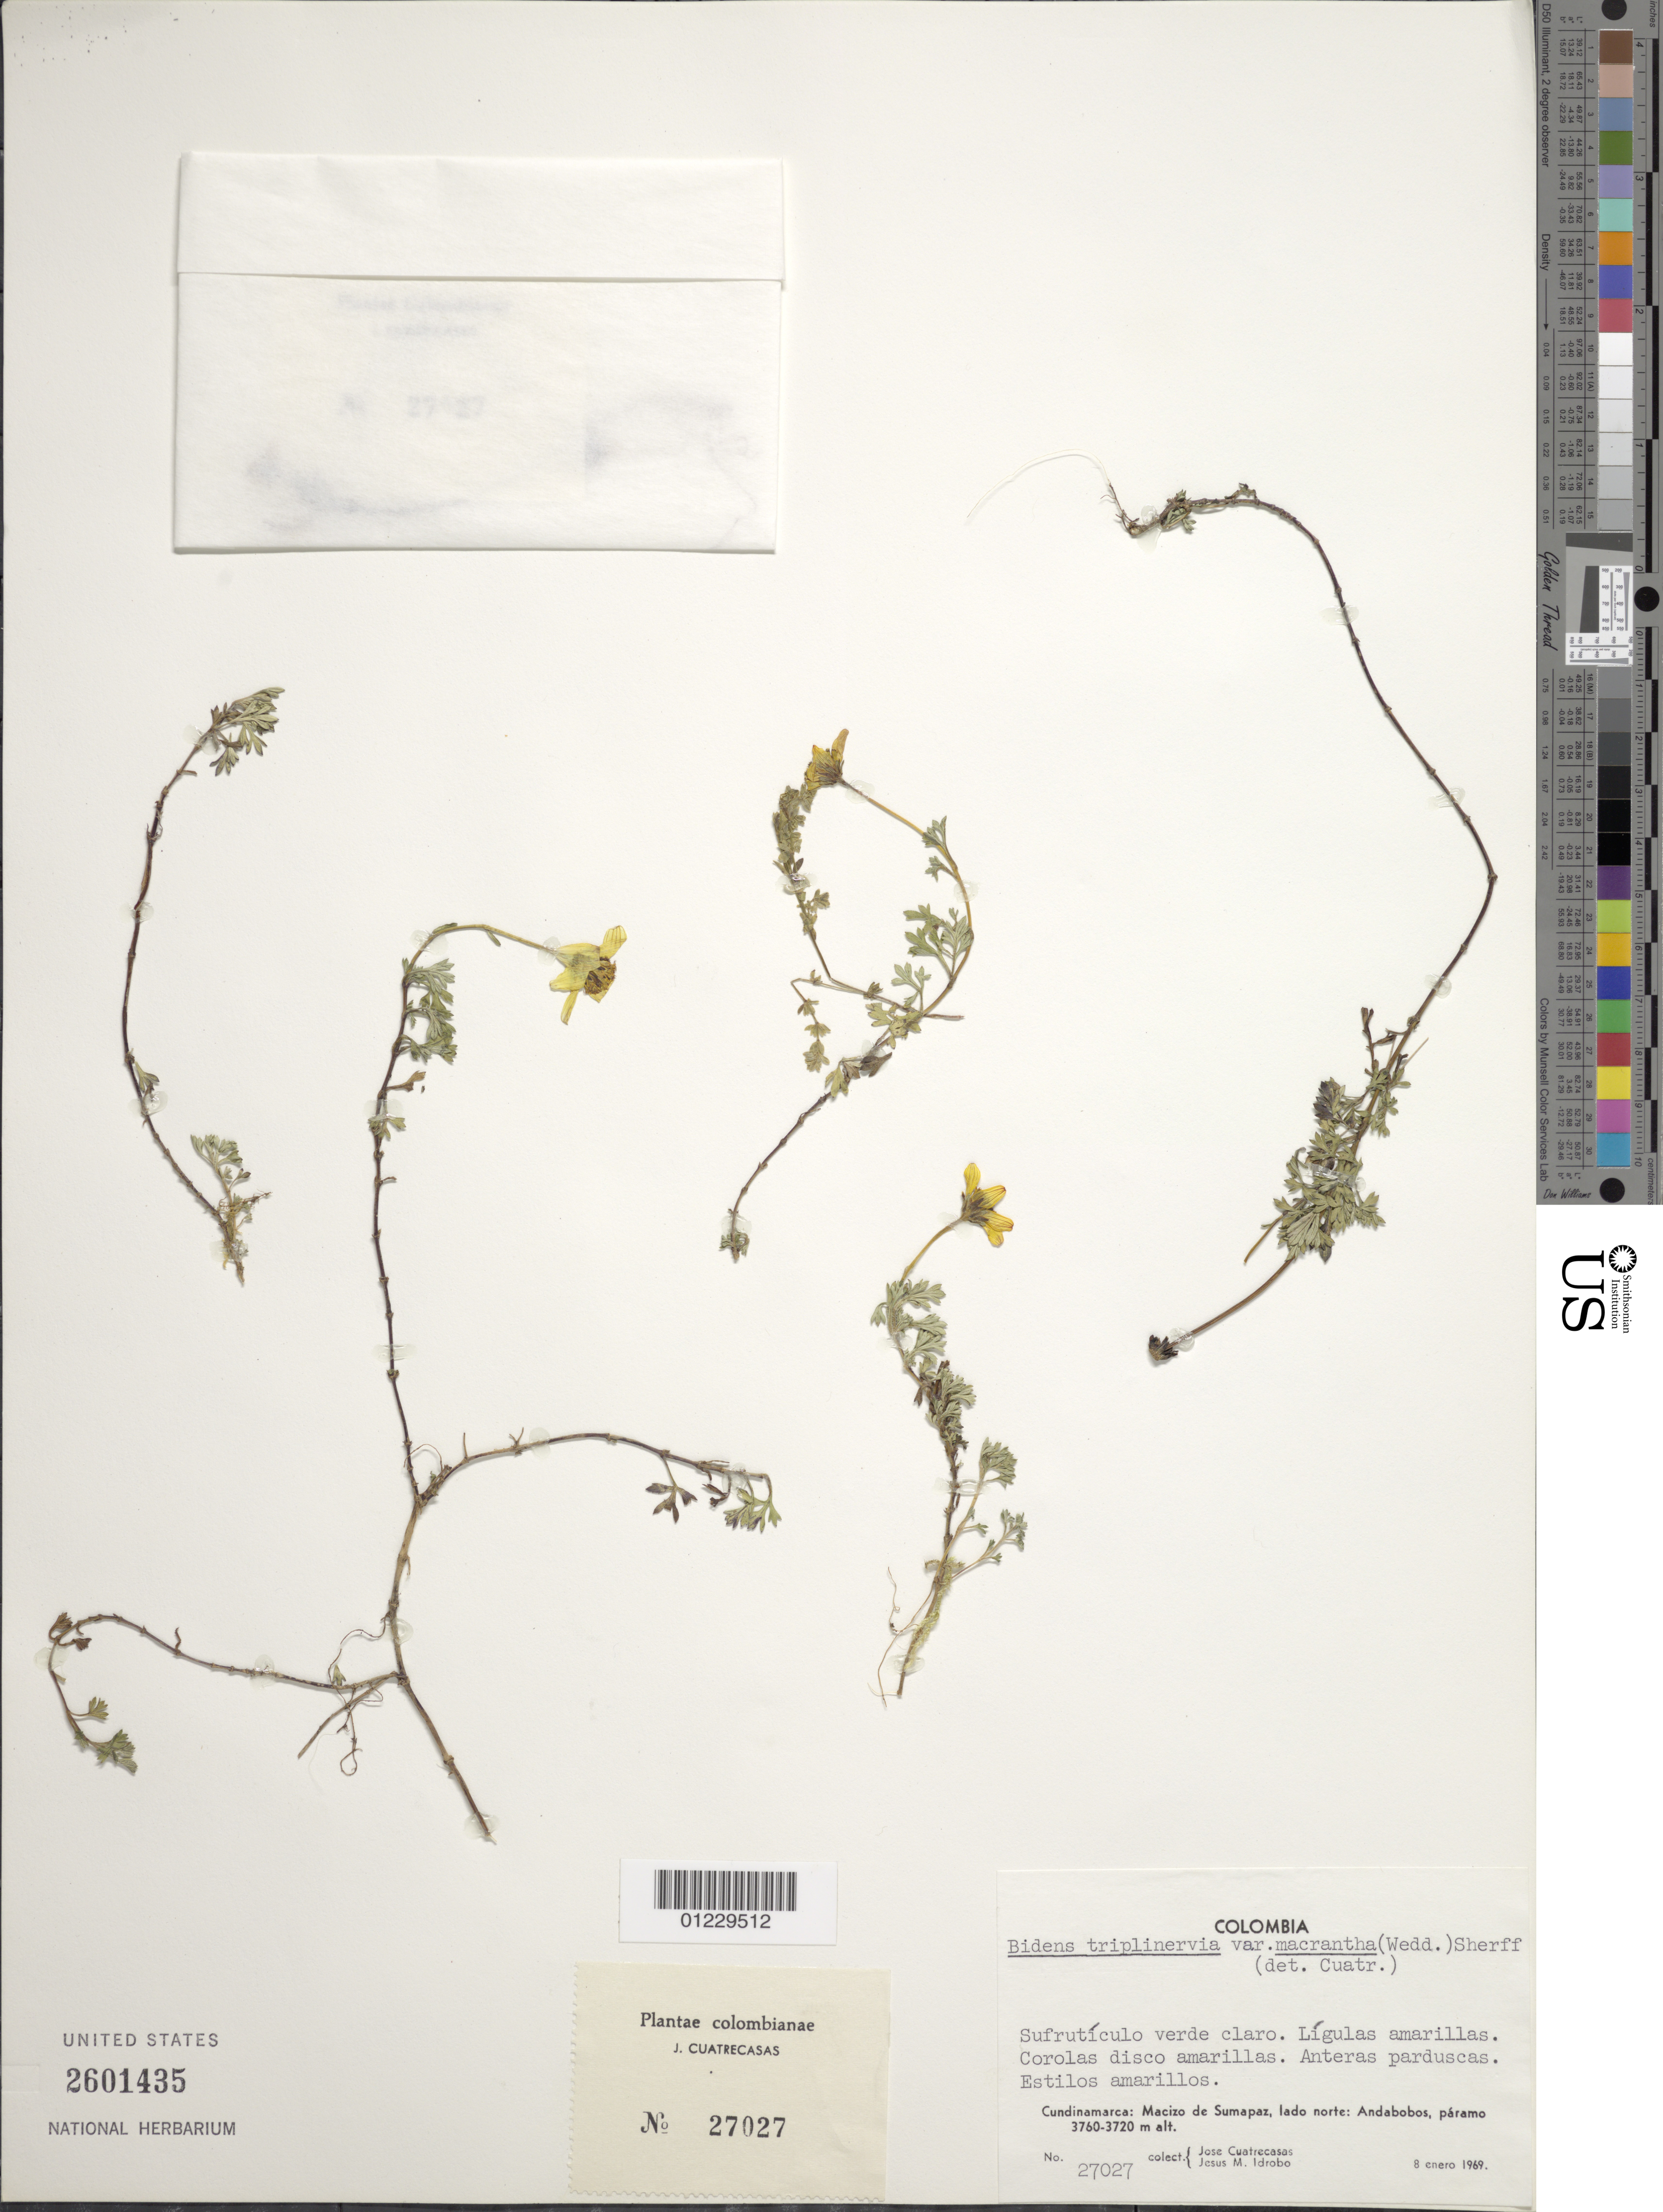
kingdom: Plantae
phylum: Tracheophyta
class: Magnoliopsida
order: Asterales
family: Asteraceae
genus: Bidens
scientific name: Bidens triplinervia var. macrantha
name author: (Wedd.) Sherff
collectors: J. Cuatrecasas & J. M. Idrobo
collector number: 27027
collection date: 1969-01-08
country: Colombia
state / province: Cundinamarca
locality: Macizo de Sumapaz, lado norte: Andabobos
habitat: Paramo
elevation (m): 3720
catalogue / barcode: US 2601435